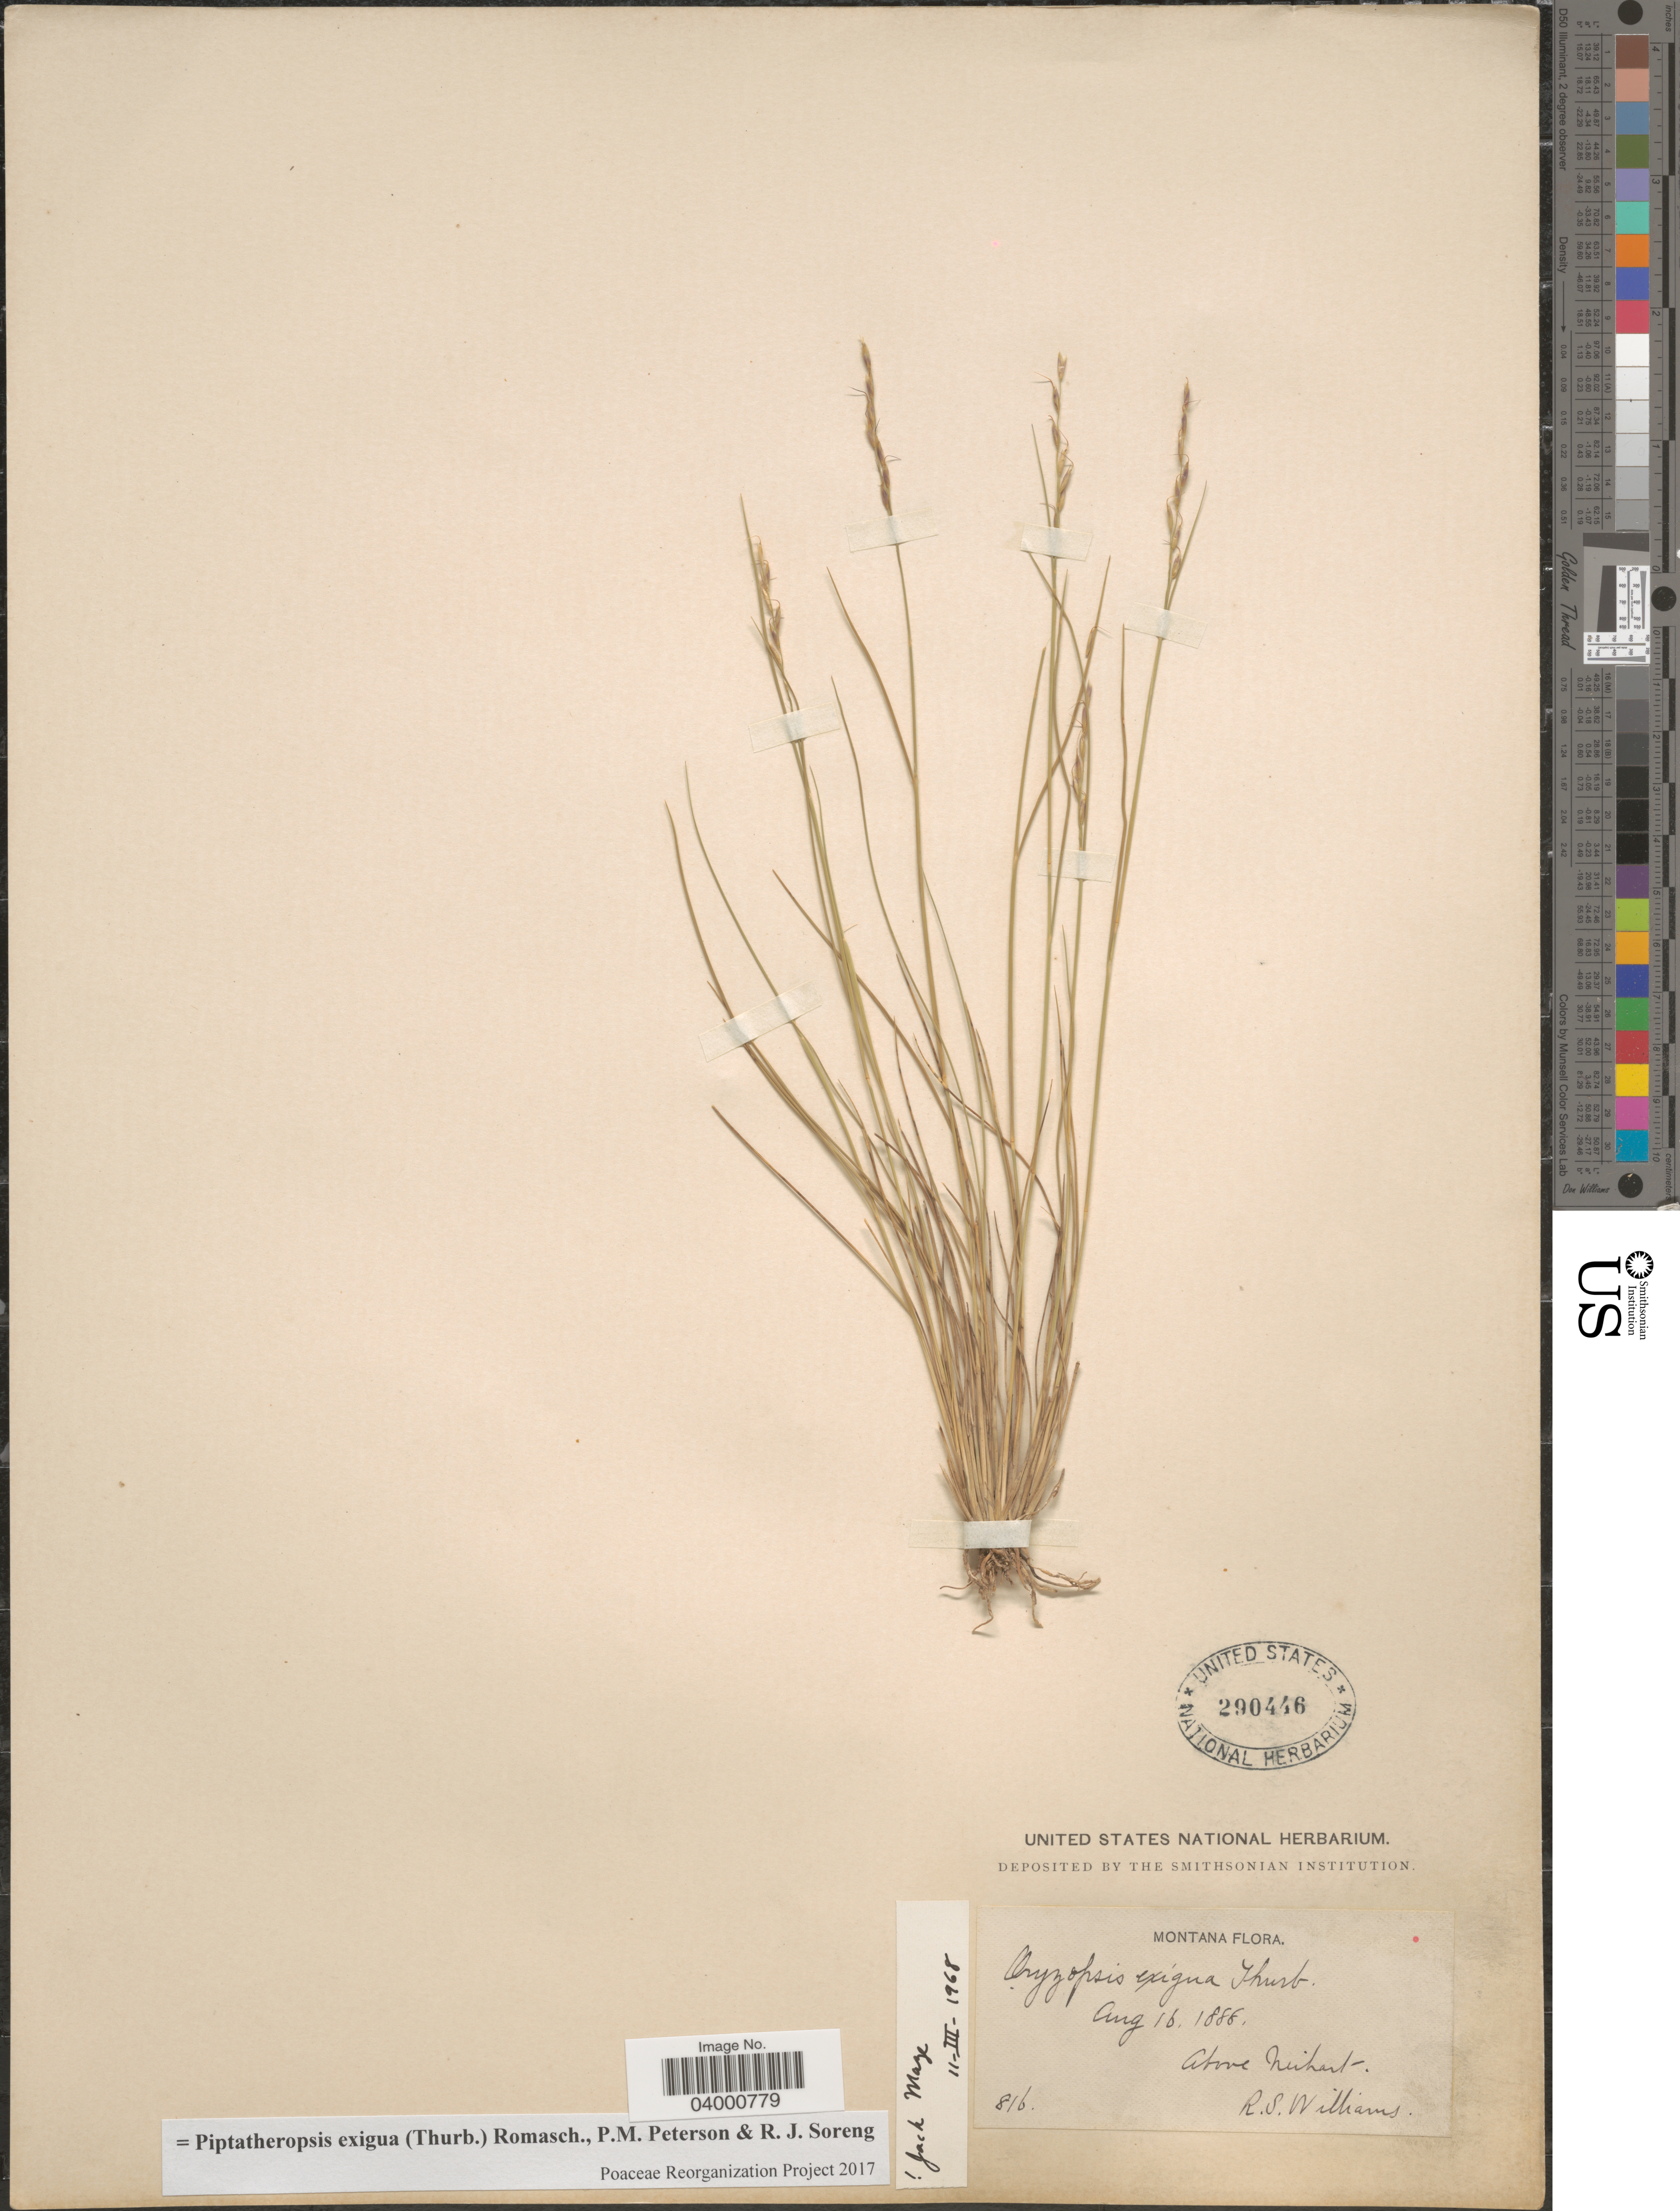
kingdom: Plantae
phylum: Tracheophyta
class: Liliopsida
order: Poales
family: Poaceae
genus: Piptatheropsis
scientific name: Piptatheropsis exigua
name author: (Thurb.) Romasch. et al.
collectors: R. S. Williams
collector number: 816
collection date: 1888-08-16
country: United States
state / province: Montana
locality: Above Neihart.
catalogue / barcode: US 290446